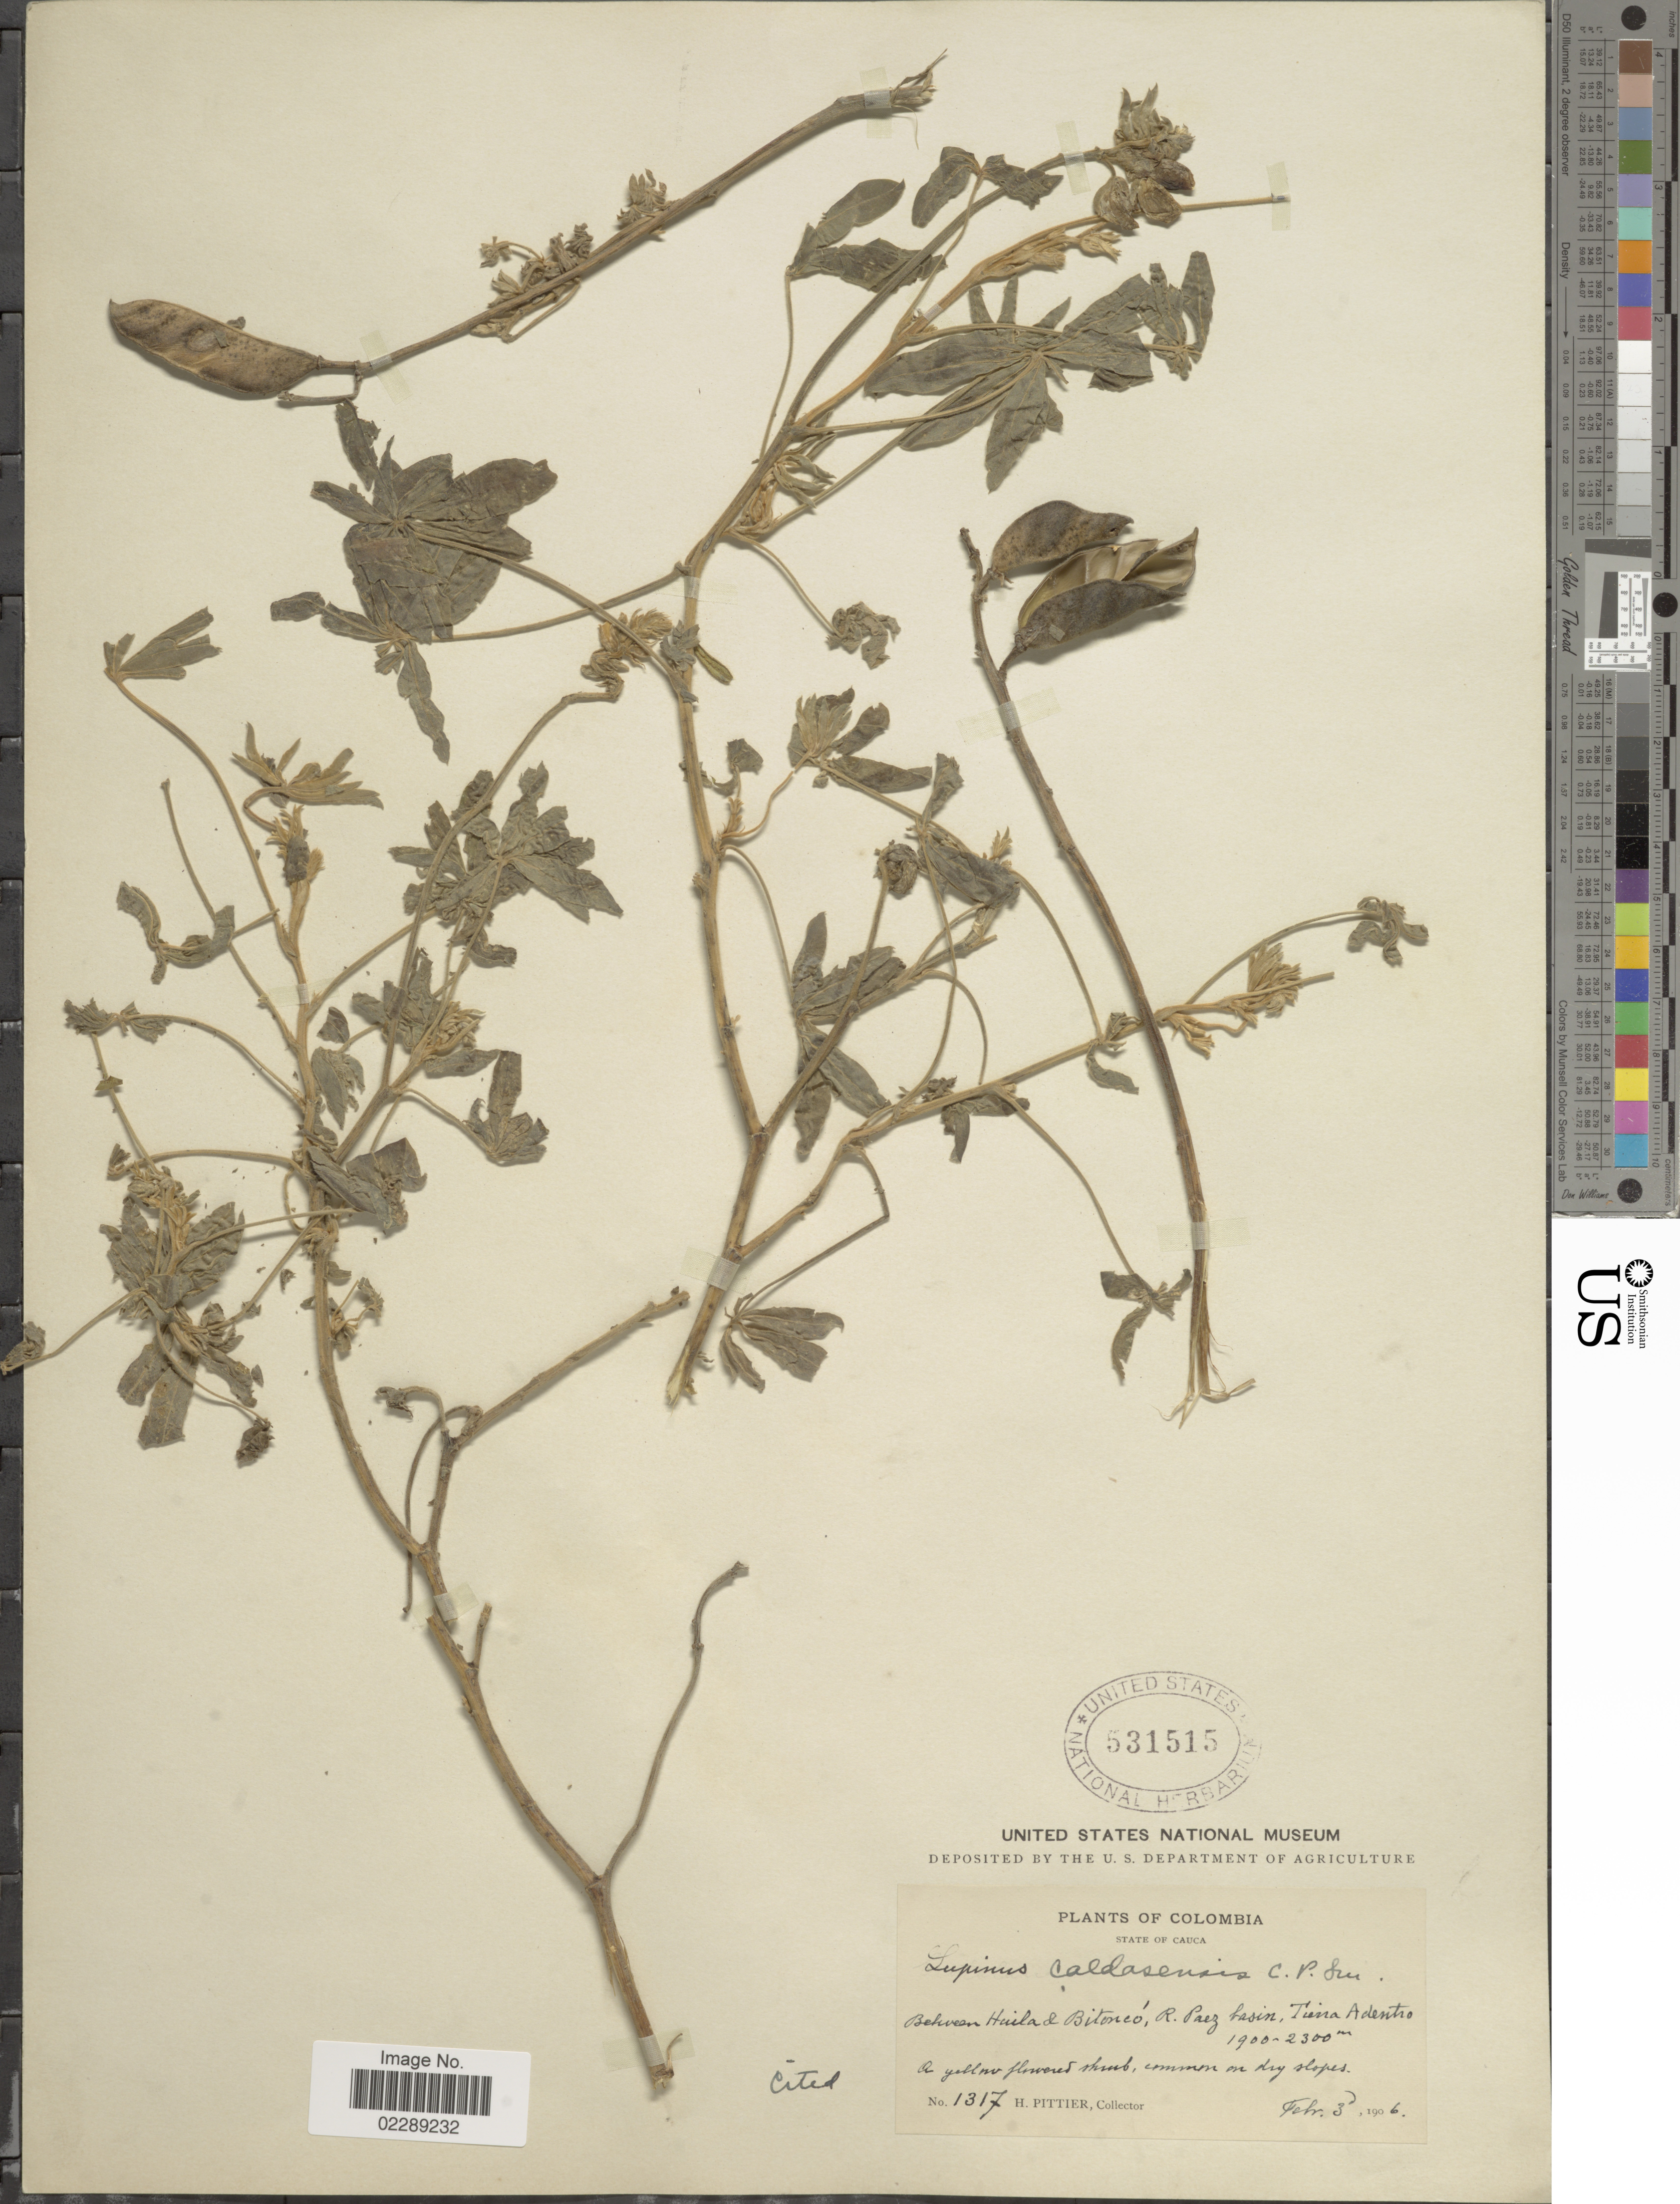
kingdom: Plantae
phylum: Tracheophyta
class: Magnoliopsida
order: Fabales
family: Fabaceae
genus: Lupinus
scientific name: Lupinus caldasensis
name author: C.P. Sm.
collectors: H. F. Pittier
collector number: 1317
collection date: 1906-02-03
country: Colombia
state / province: Cauca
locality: State of Cauca. Between Huila & Bitoncó, R. Paez basin, Tiena Adentro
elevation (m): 1900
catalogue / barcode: US 531515